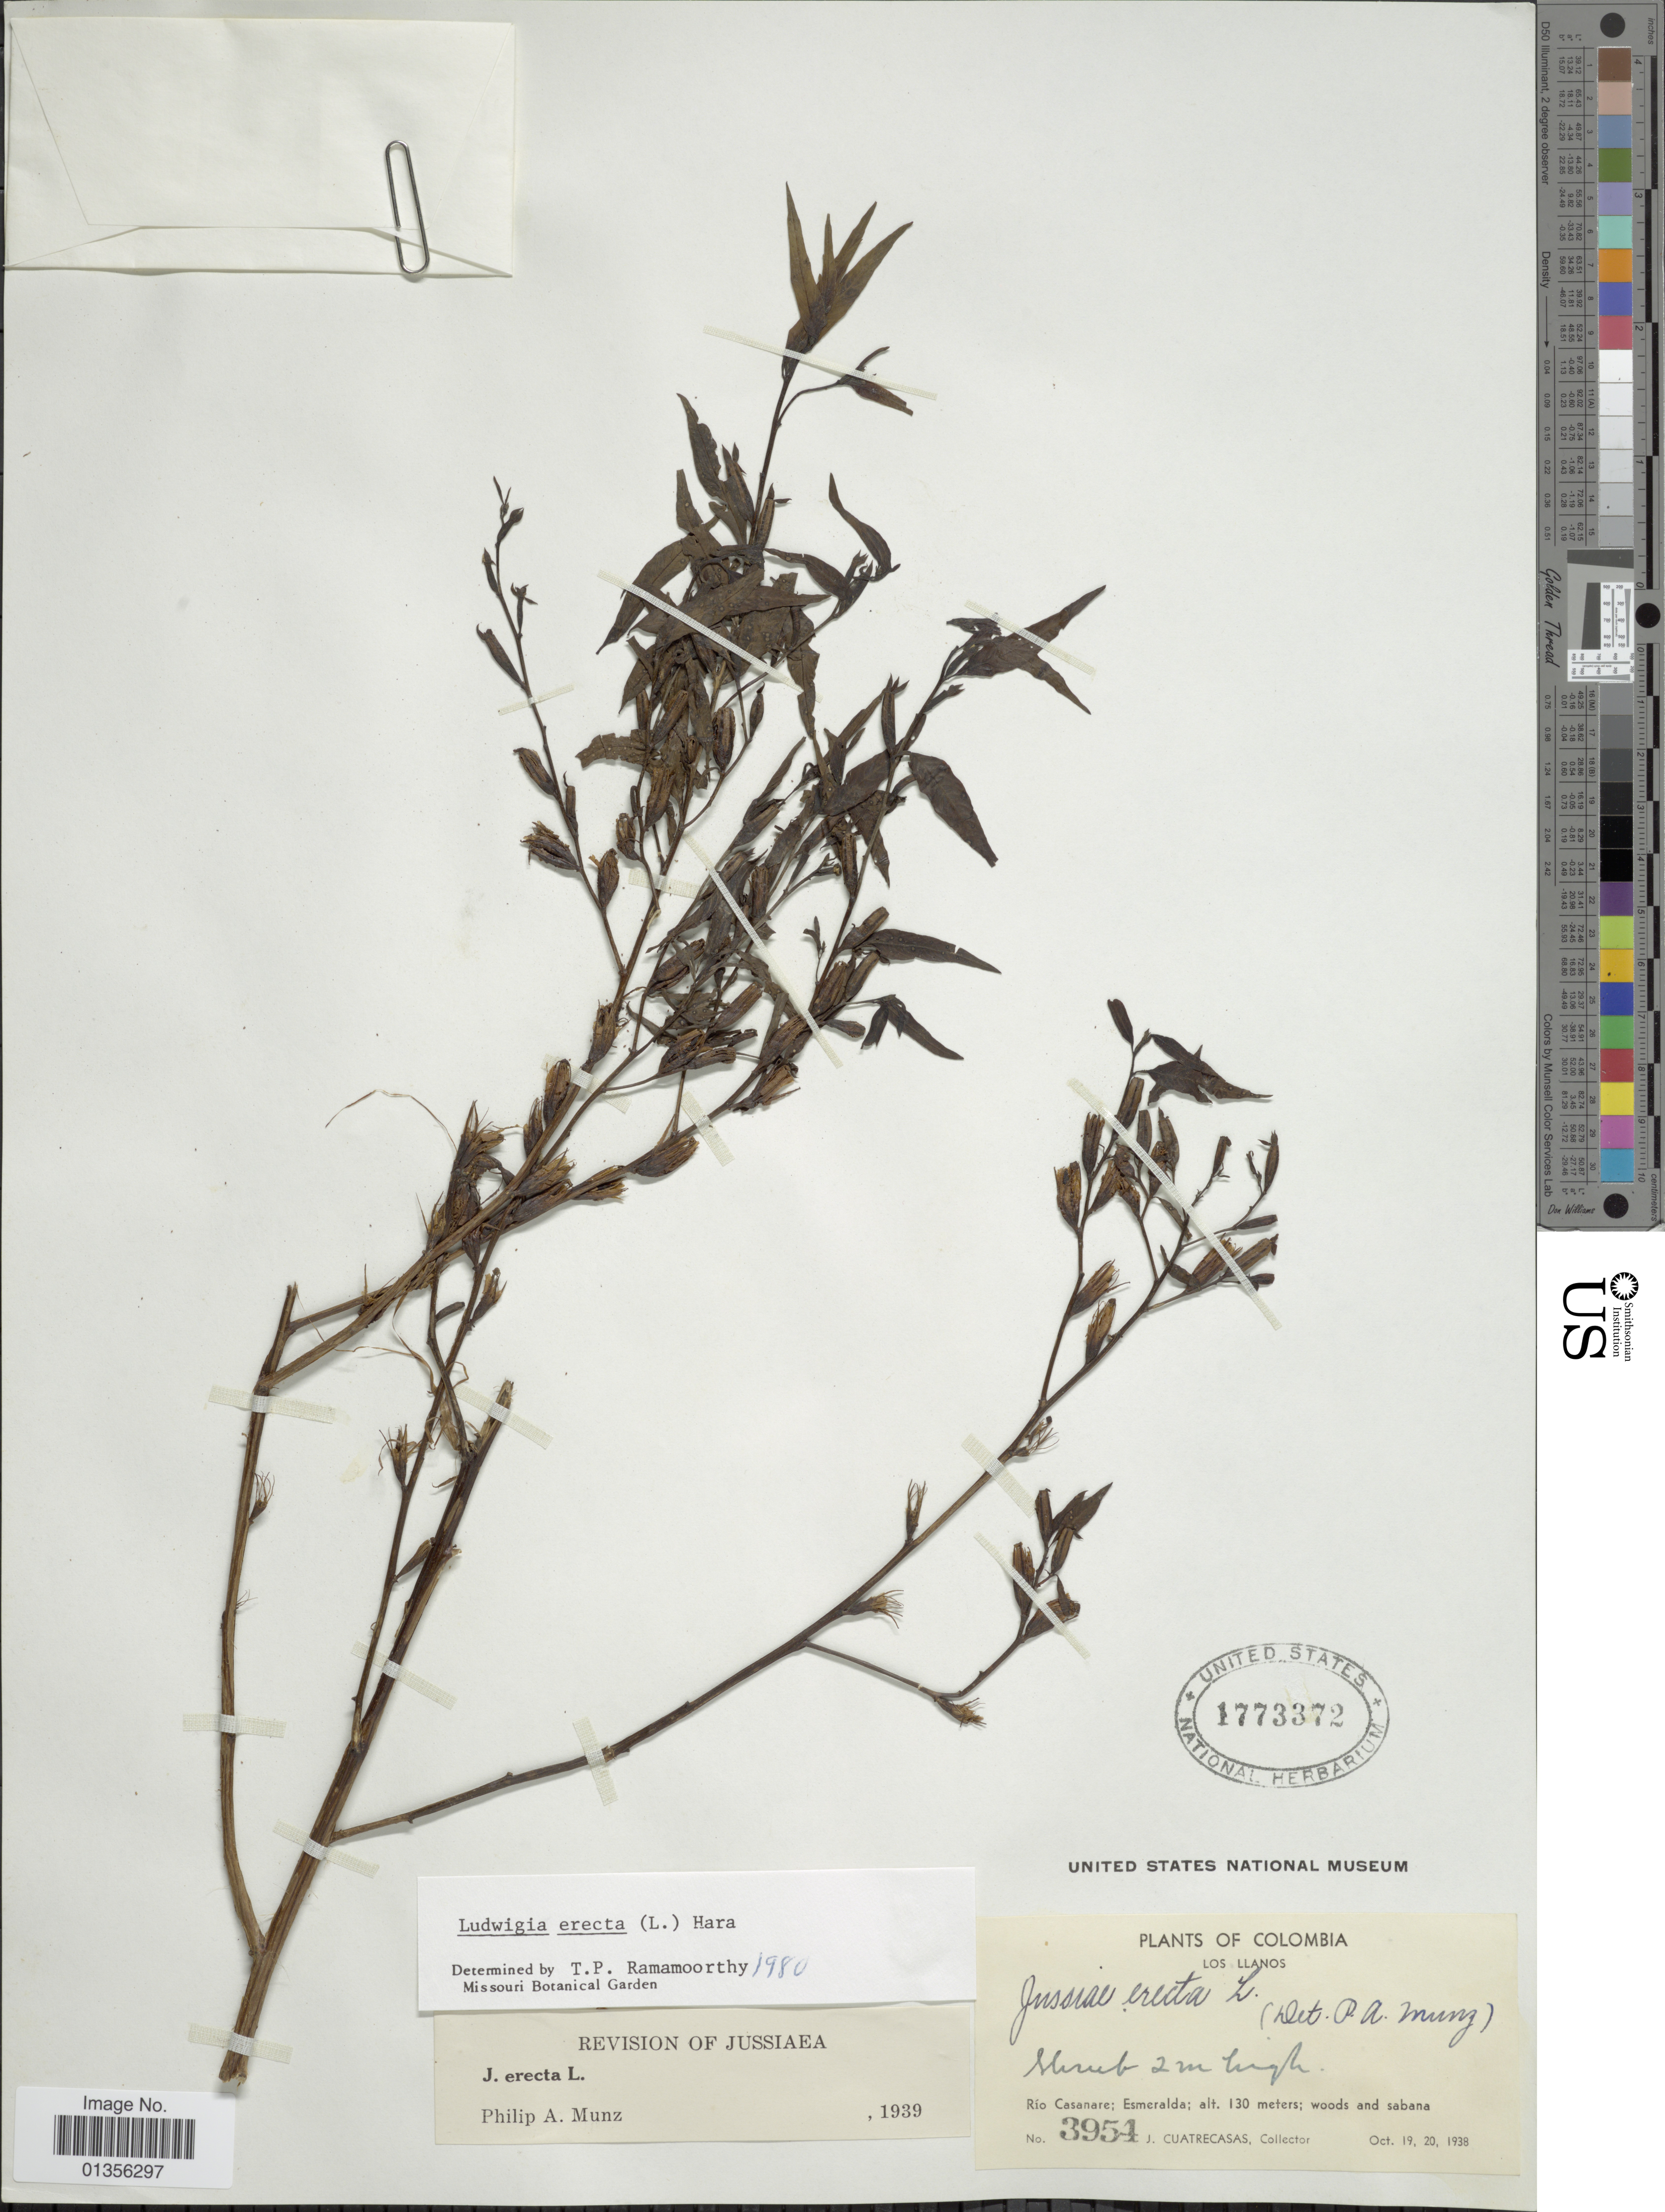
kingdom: Plantae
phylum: Tracheophyta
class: Magnoliopsida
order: Myrtales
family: Onagraceae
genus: Ludwigia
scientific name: Ludwigia erecta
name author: (L.) H. Hara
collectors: J. Cuatrecasas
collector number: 3954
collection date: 1938-10-19/1938-10-20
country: Colombia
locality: Los Llanos. Río Casanare; Esmeralda.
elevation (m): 130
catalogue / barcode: US 1773372